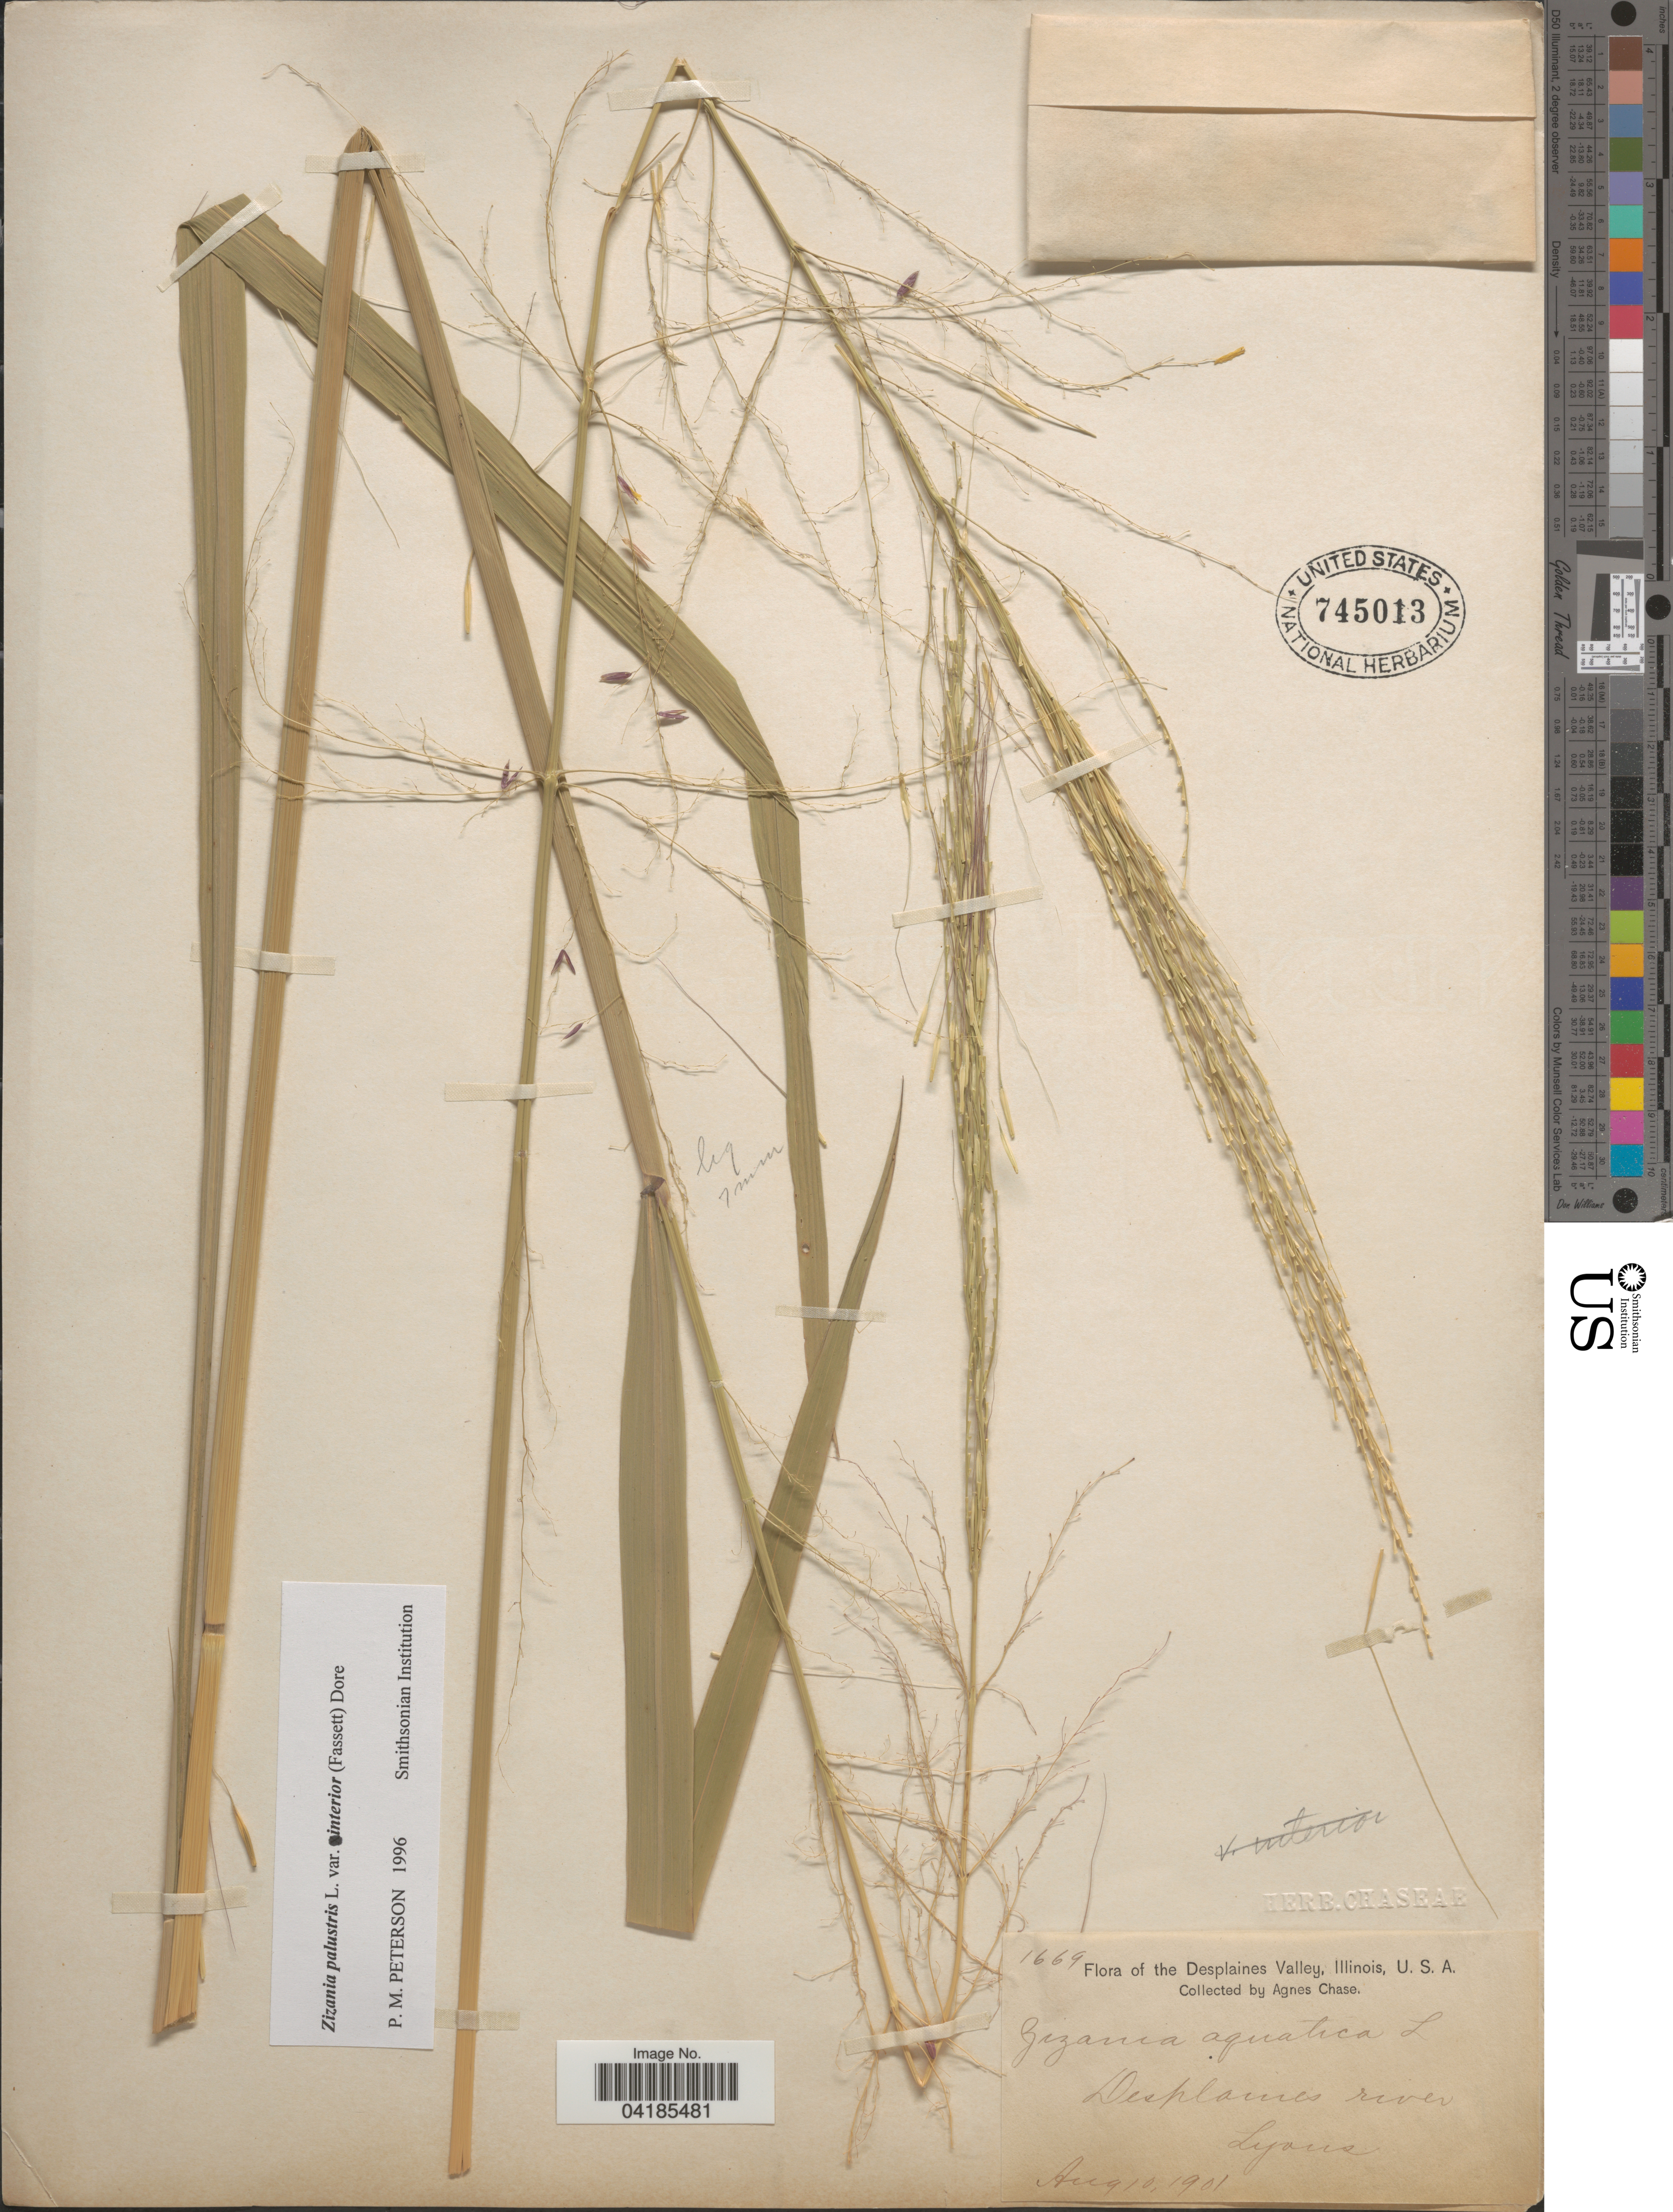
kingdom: Plantae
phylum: Tracheophyta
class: Liliopsida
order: Poales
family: Poaceae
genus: Zizania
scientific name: Zizania palustris var. interior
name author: L.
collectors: A. Chase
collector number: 1669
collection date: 1901-08-10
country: United States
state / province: Illinois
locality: The Desplaines Valley. Desplaines river. Lyons.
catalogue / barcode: US 745013